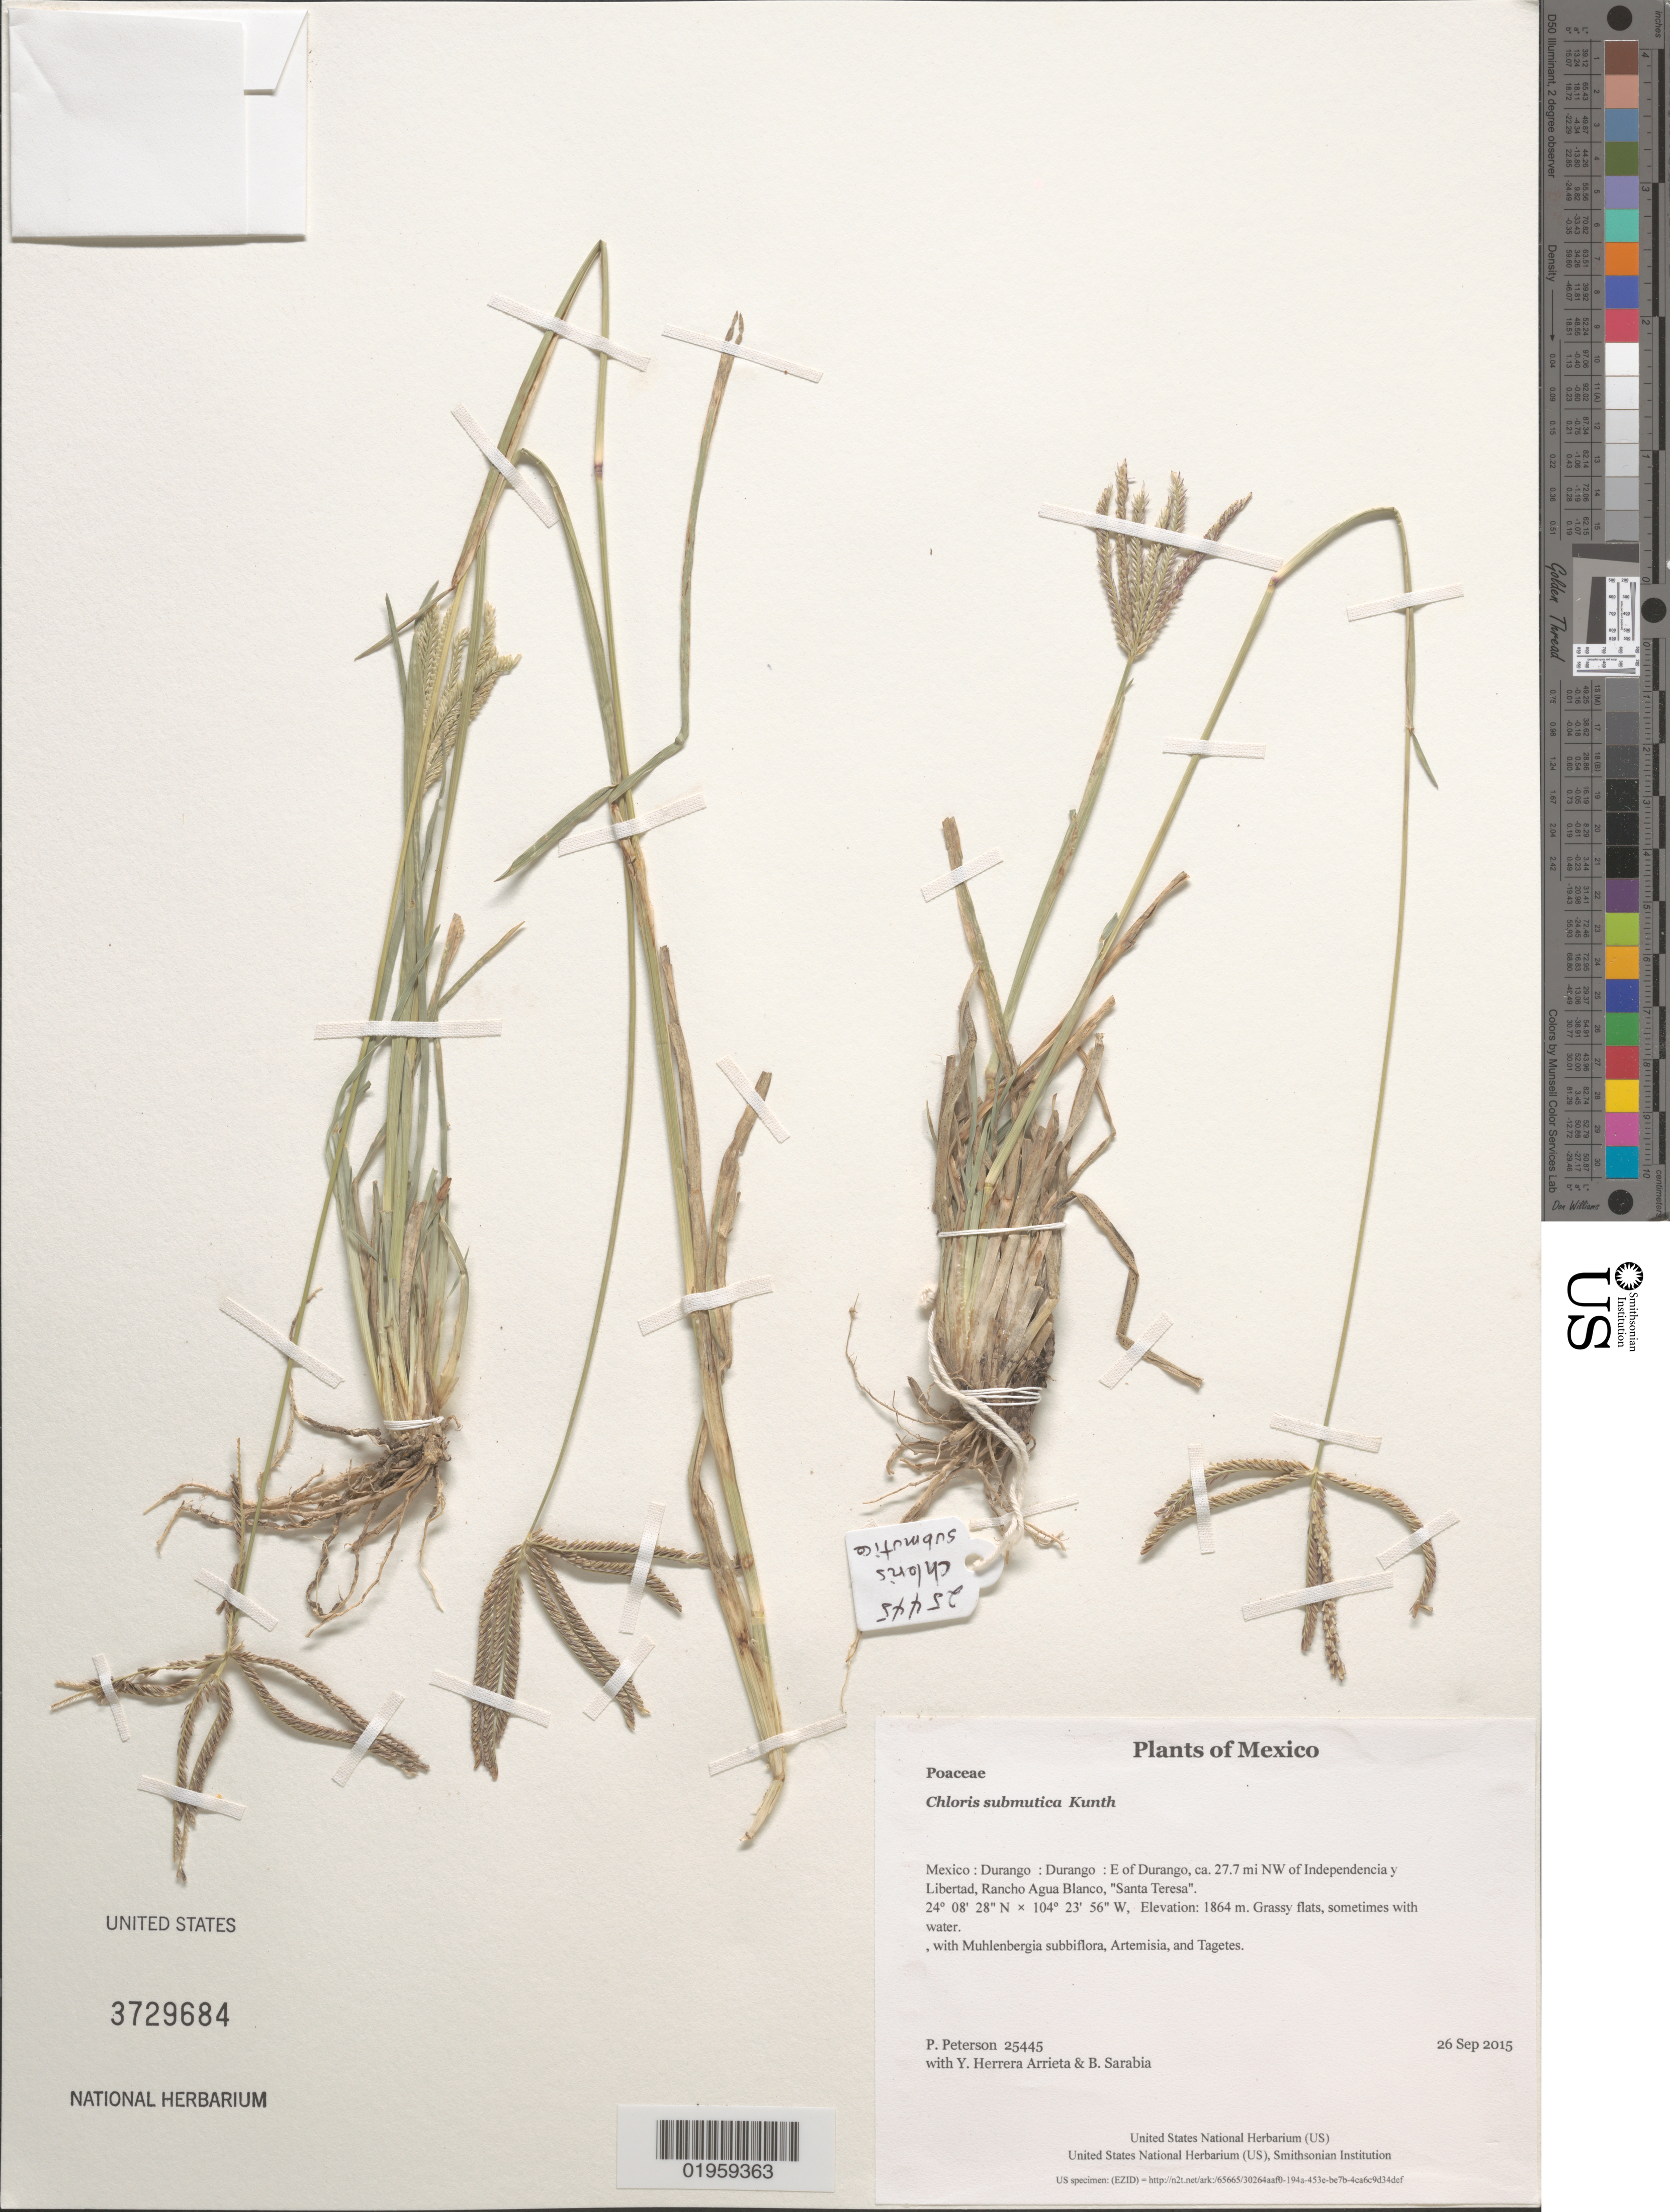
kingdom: Plantae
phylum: Tracheophyta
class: Liliopsida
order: Poales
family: Poaceae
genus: Chloris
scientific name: Chloris submutica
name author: Kunth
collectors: P. M. Peterson, Y. Herrera Arrieta & B. Sarabia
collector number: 25445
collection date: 2015-09-26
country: Mexico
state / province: Durango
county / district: Durango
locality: E of Durango, ca. 27.7 mi NW of Independencia y Libertad, Rancho Agua Blanco, "Santa Teresa".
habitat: Grassy flats, sometimes with water.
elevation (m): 1864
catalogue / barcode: US 3729684